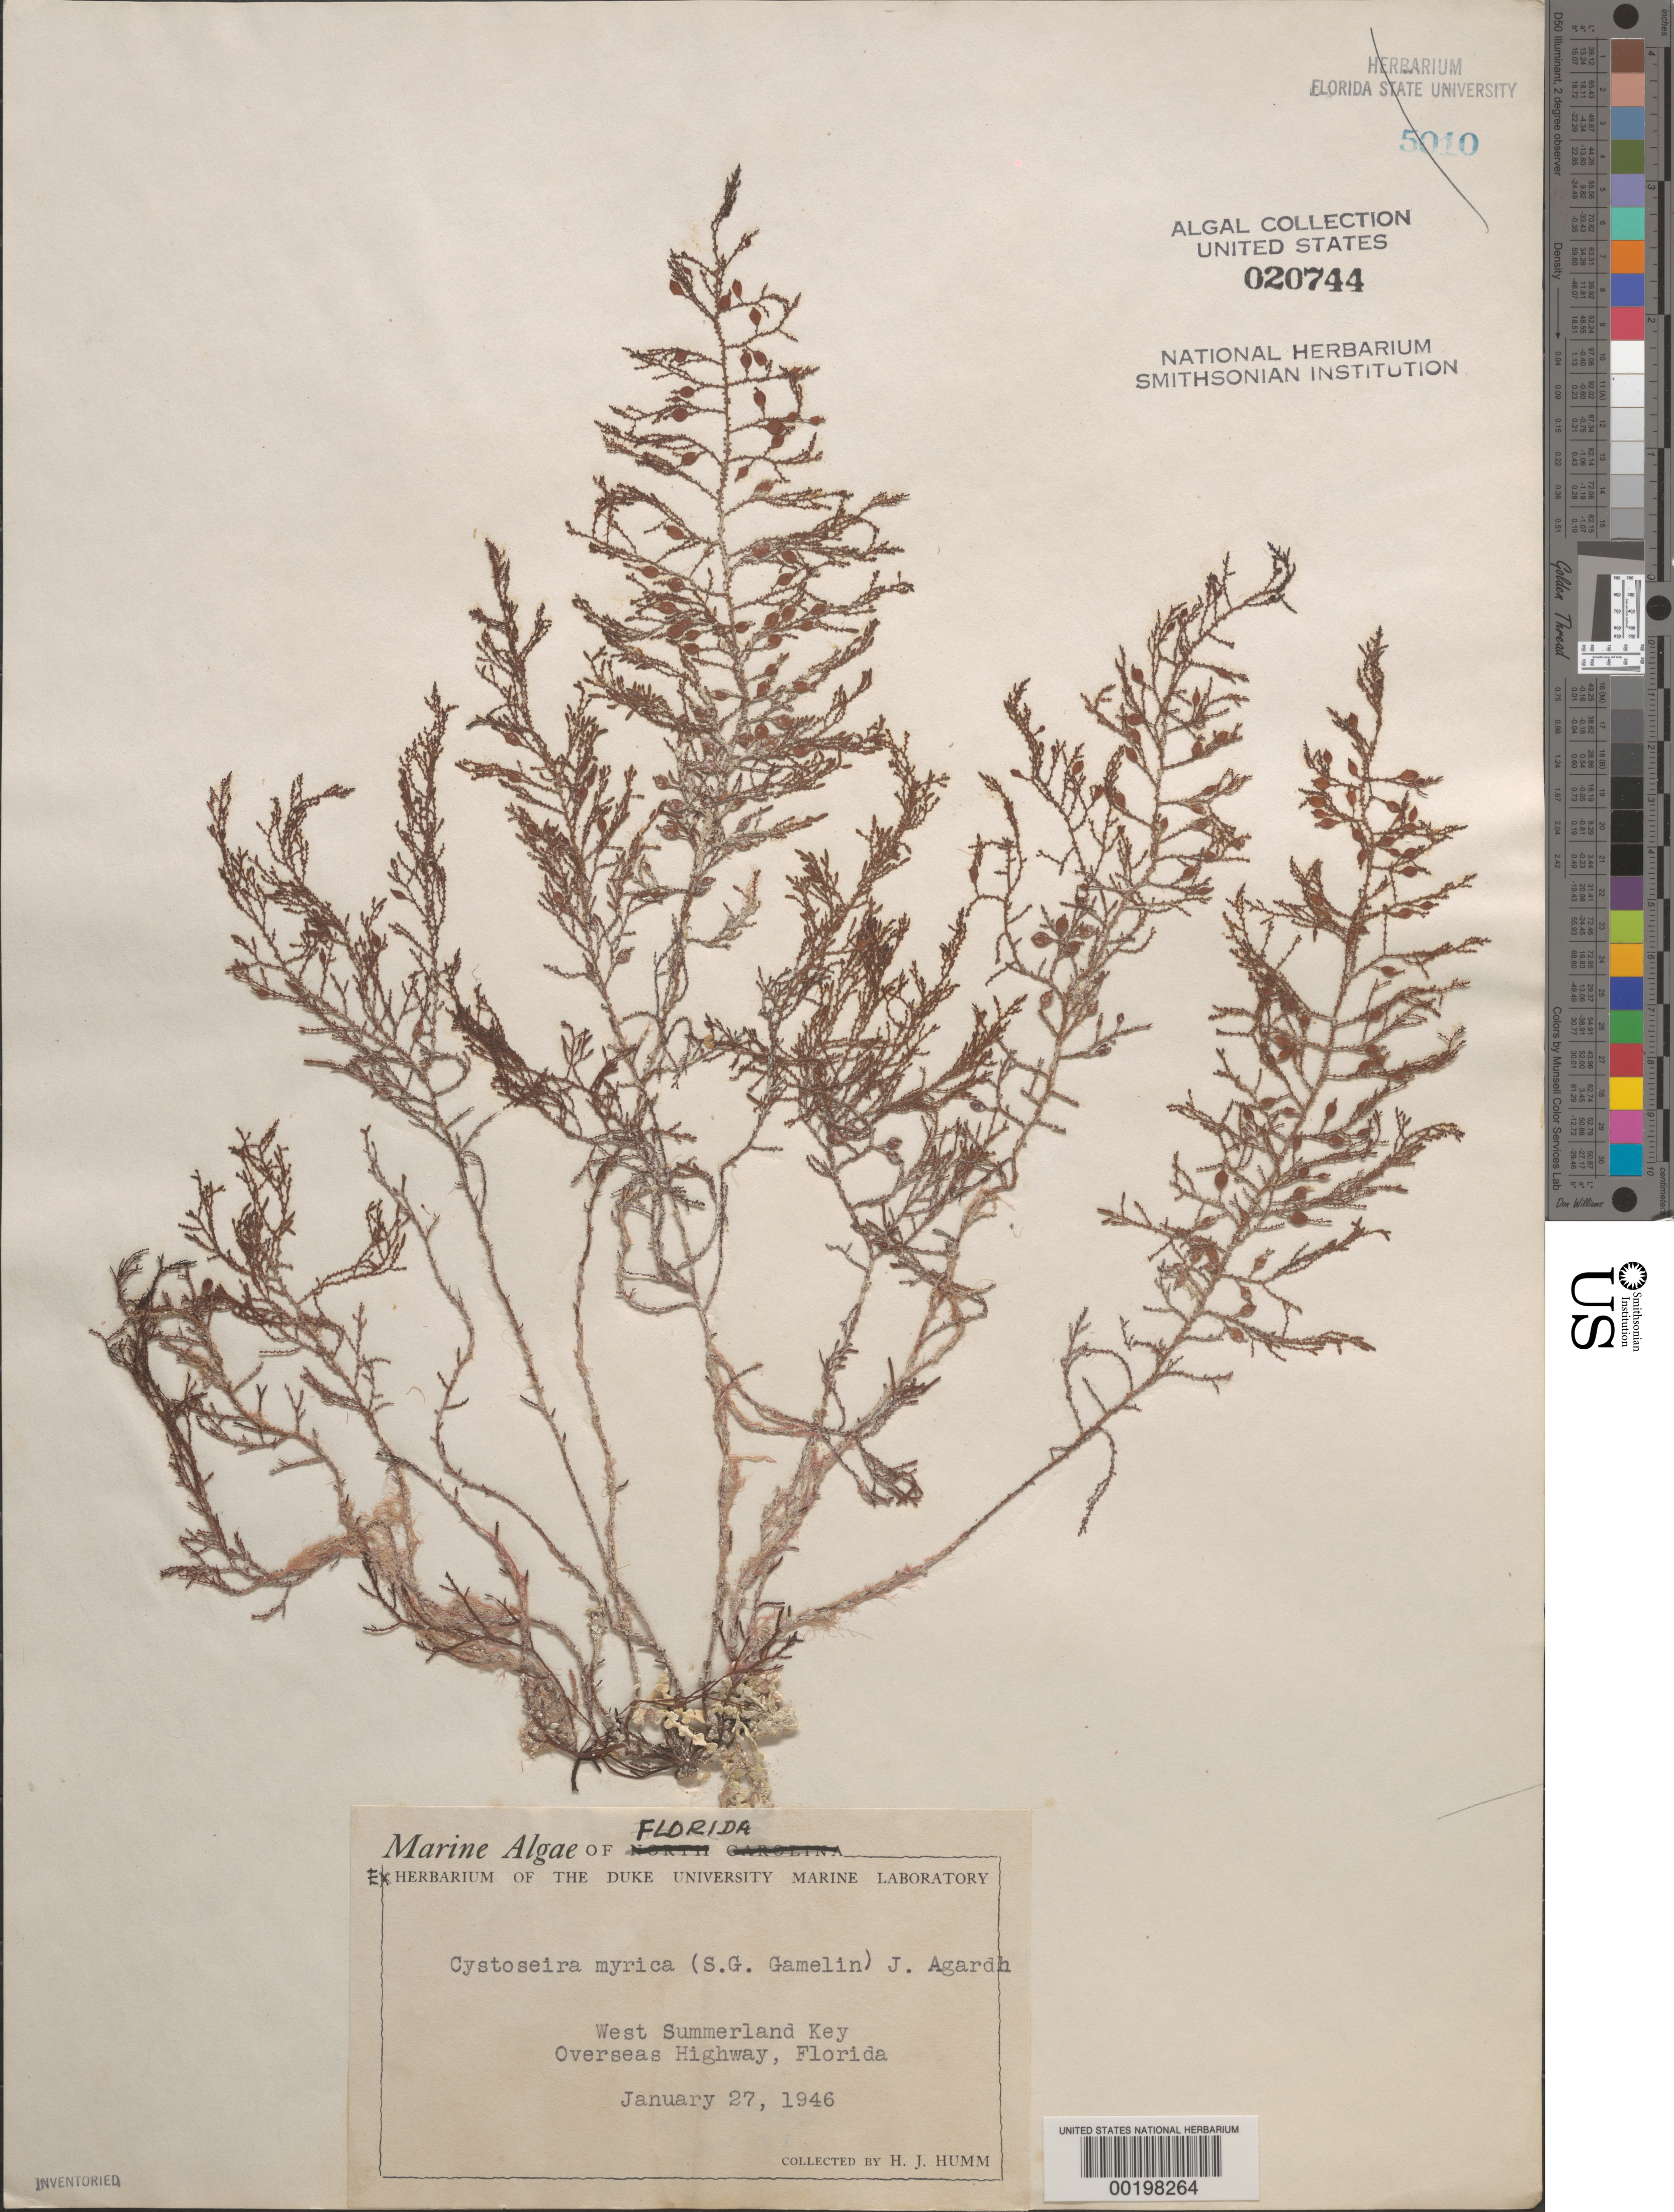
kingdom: Chromista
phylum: Ochrophyta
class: Phaeophyceae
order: Fucales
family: Sargassaceae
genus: Cystoseira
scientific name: Cystoseira myrica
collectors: H. J. Humm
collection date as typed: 27 Jan 1946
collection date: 1946-01-27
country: United States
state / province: Florida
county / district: Monroe County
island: West Summerland Key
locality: Overseas Highway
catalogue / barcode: US 20744